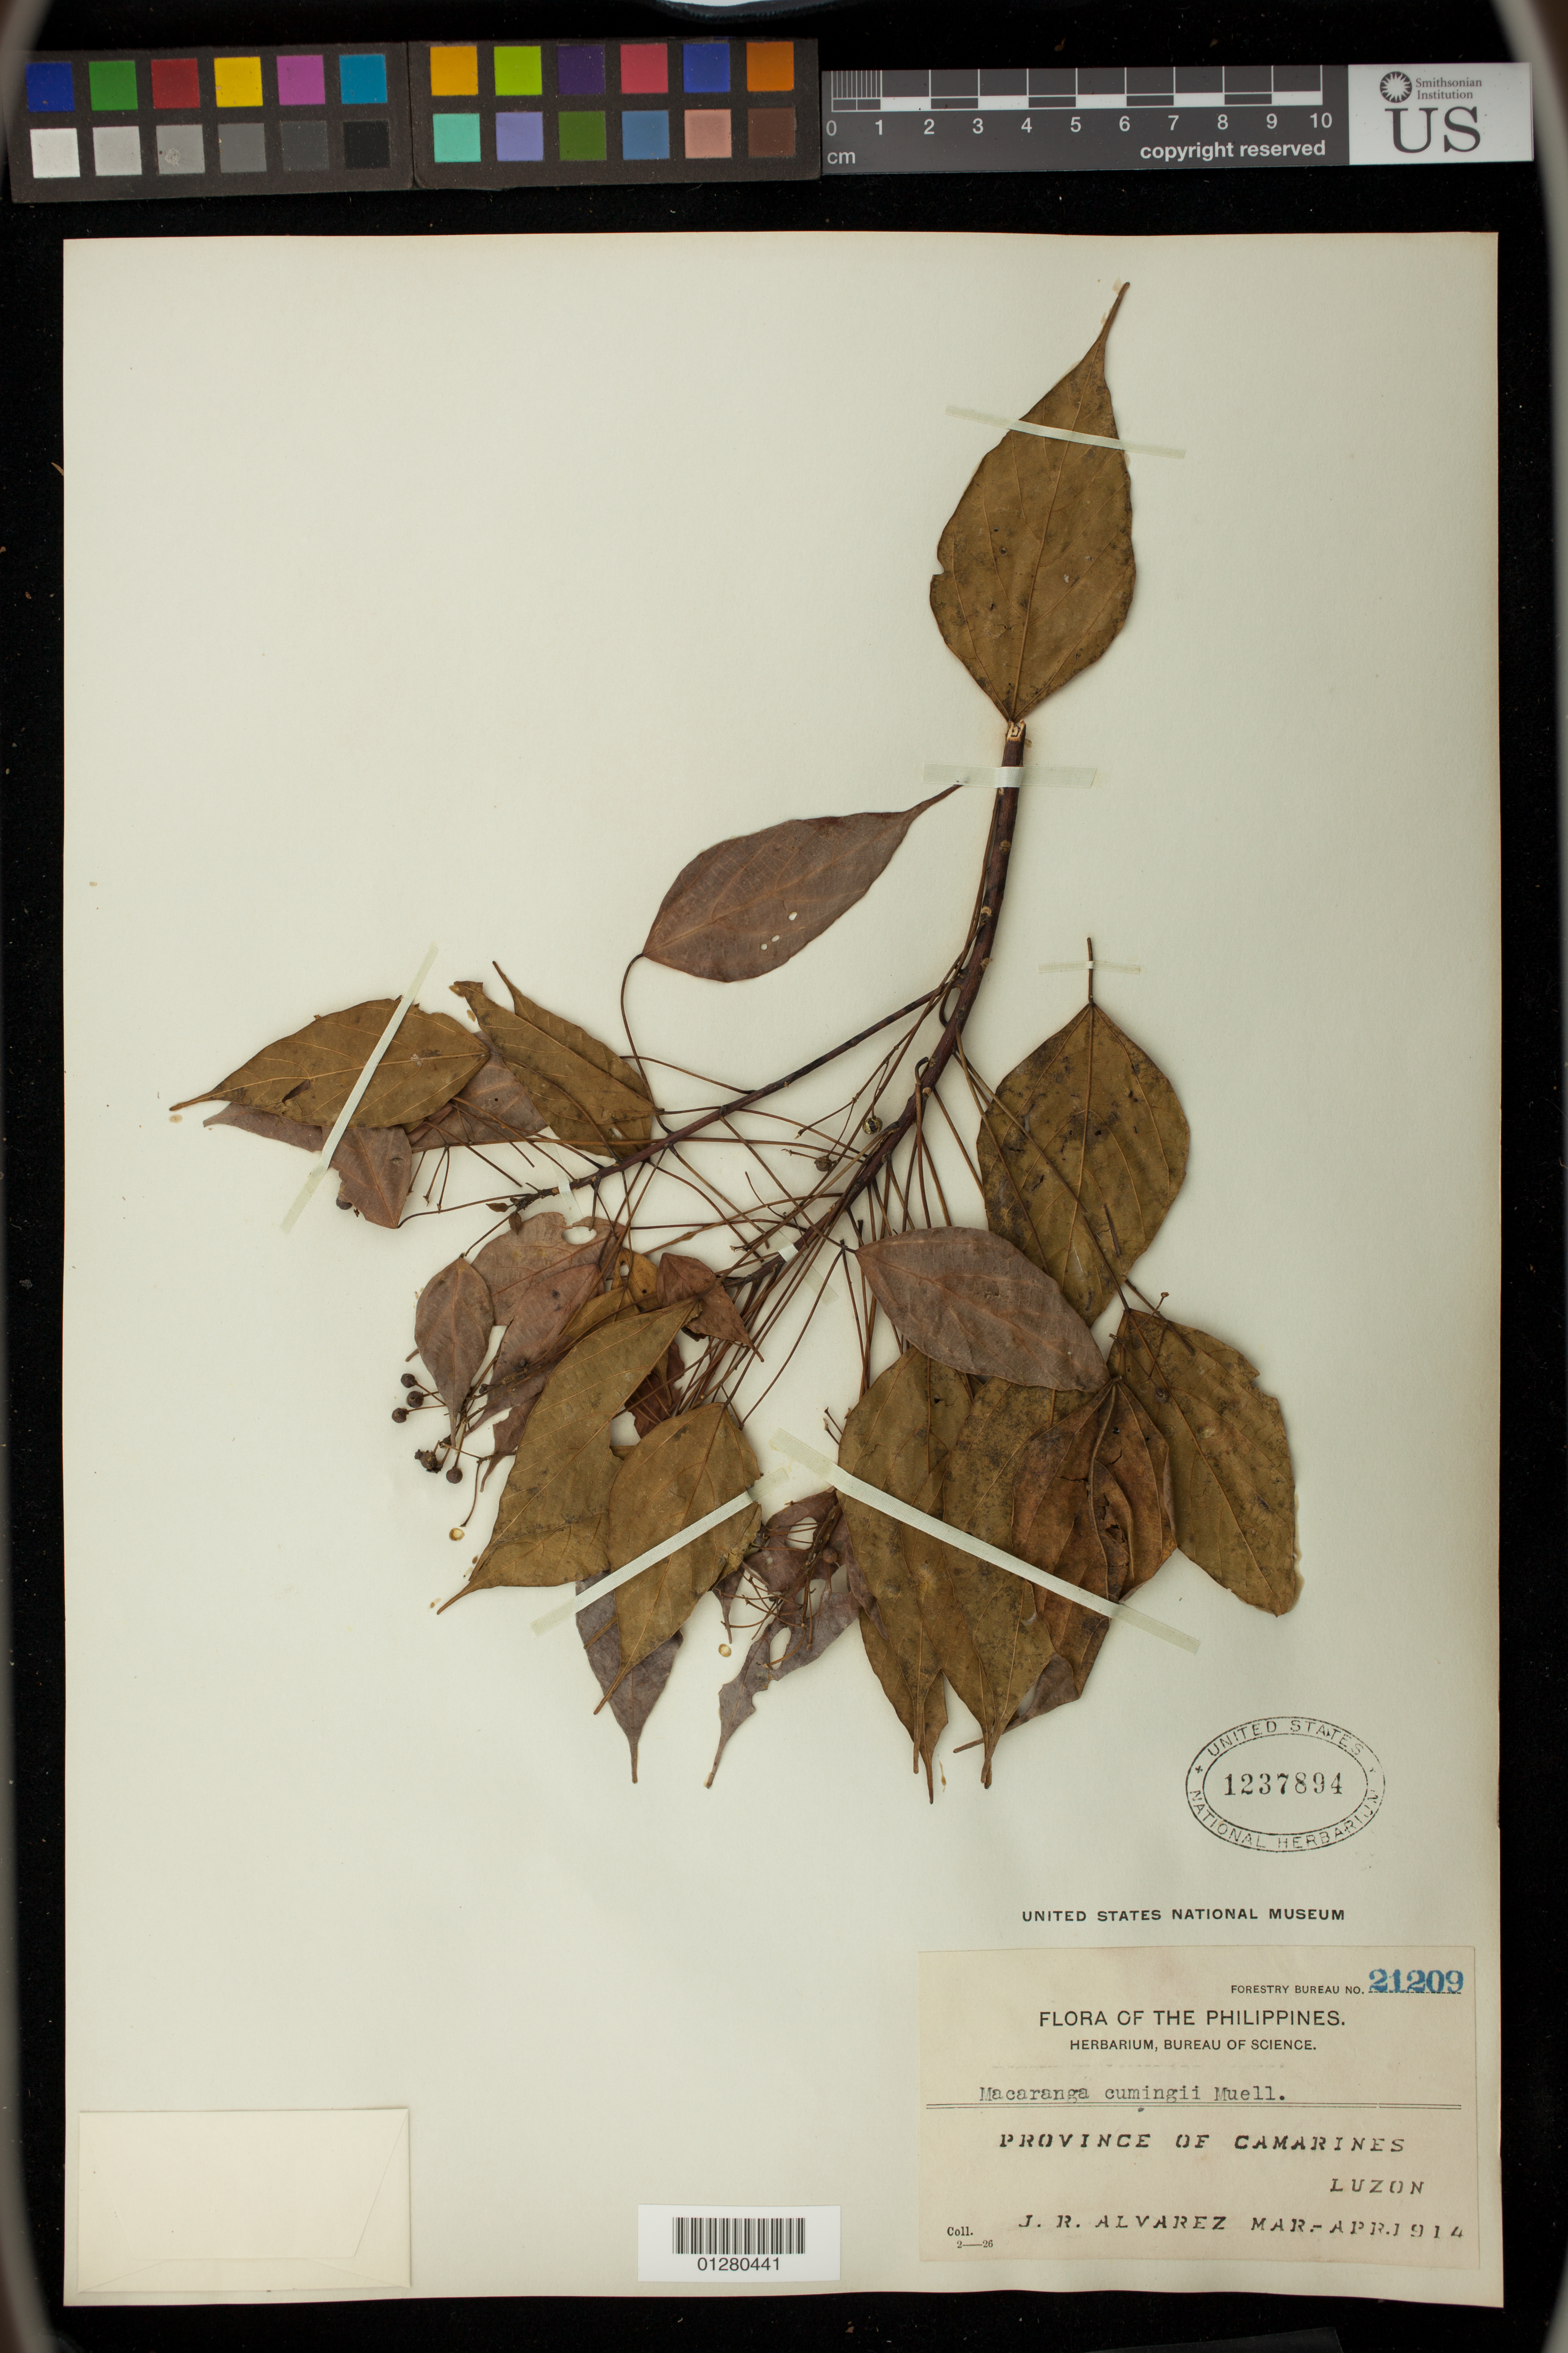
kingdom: Plantae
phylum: Tracheophyta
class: Magnoliopsida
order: Malpighiales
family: Euphorbiaceae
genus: Macaranga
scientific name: Macaranga cumingii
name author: Müll. Arg.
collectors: J. Alvarez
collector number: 21209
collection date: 1914-03/1914-04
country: Philippines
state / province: Bicol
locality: Province of Camarines, Luzon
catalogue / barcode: US 1237894